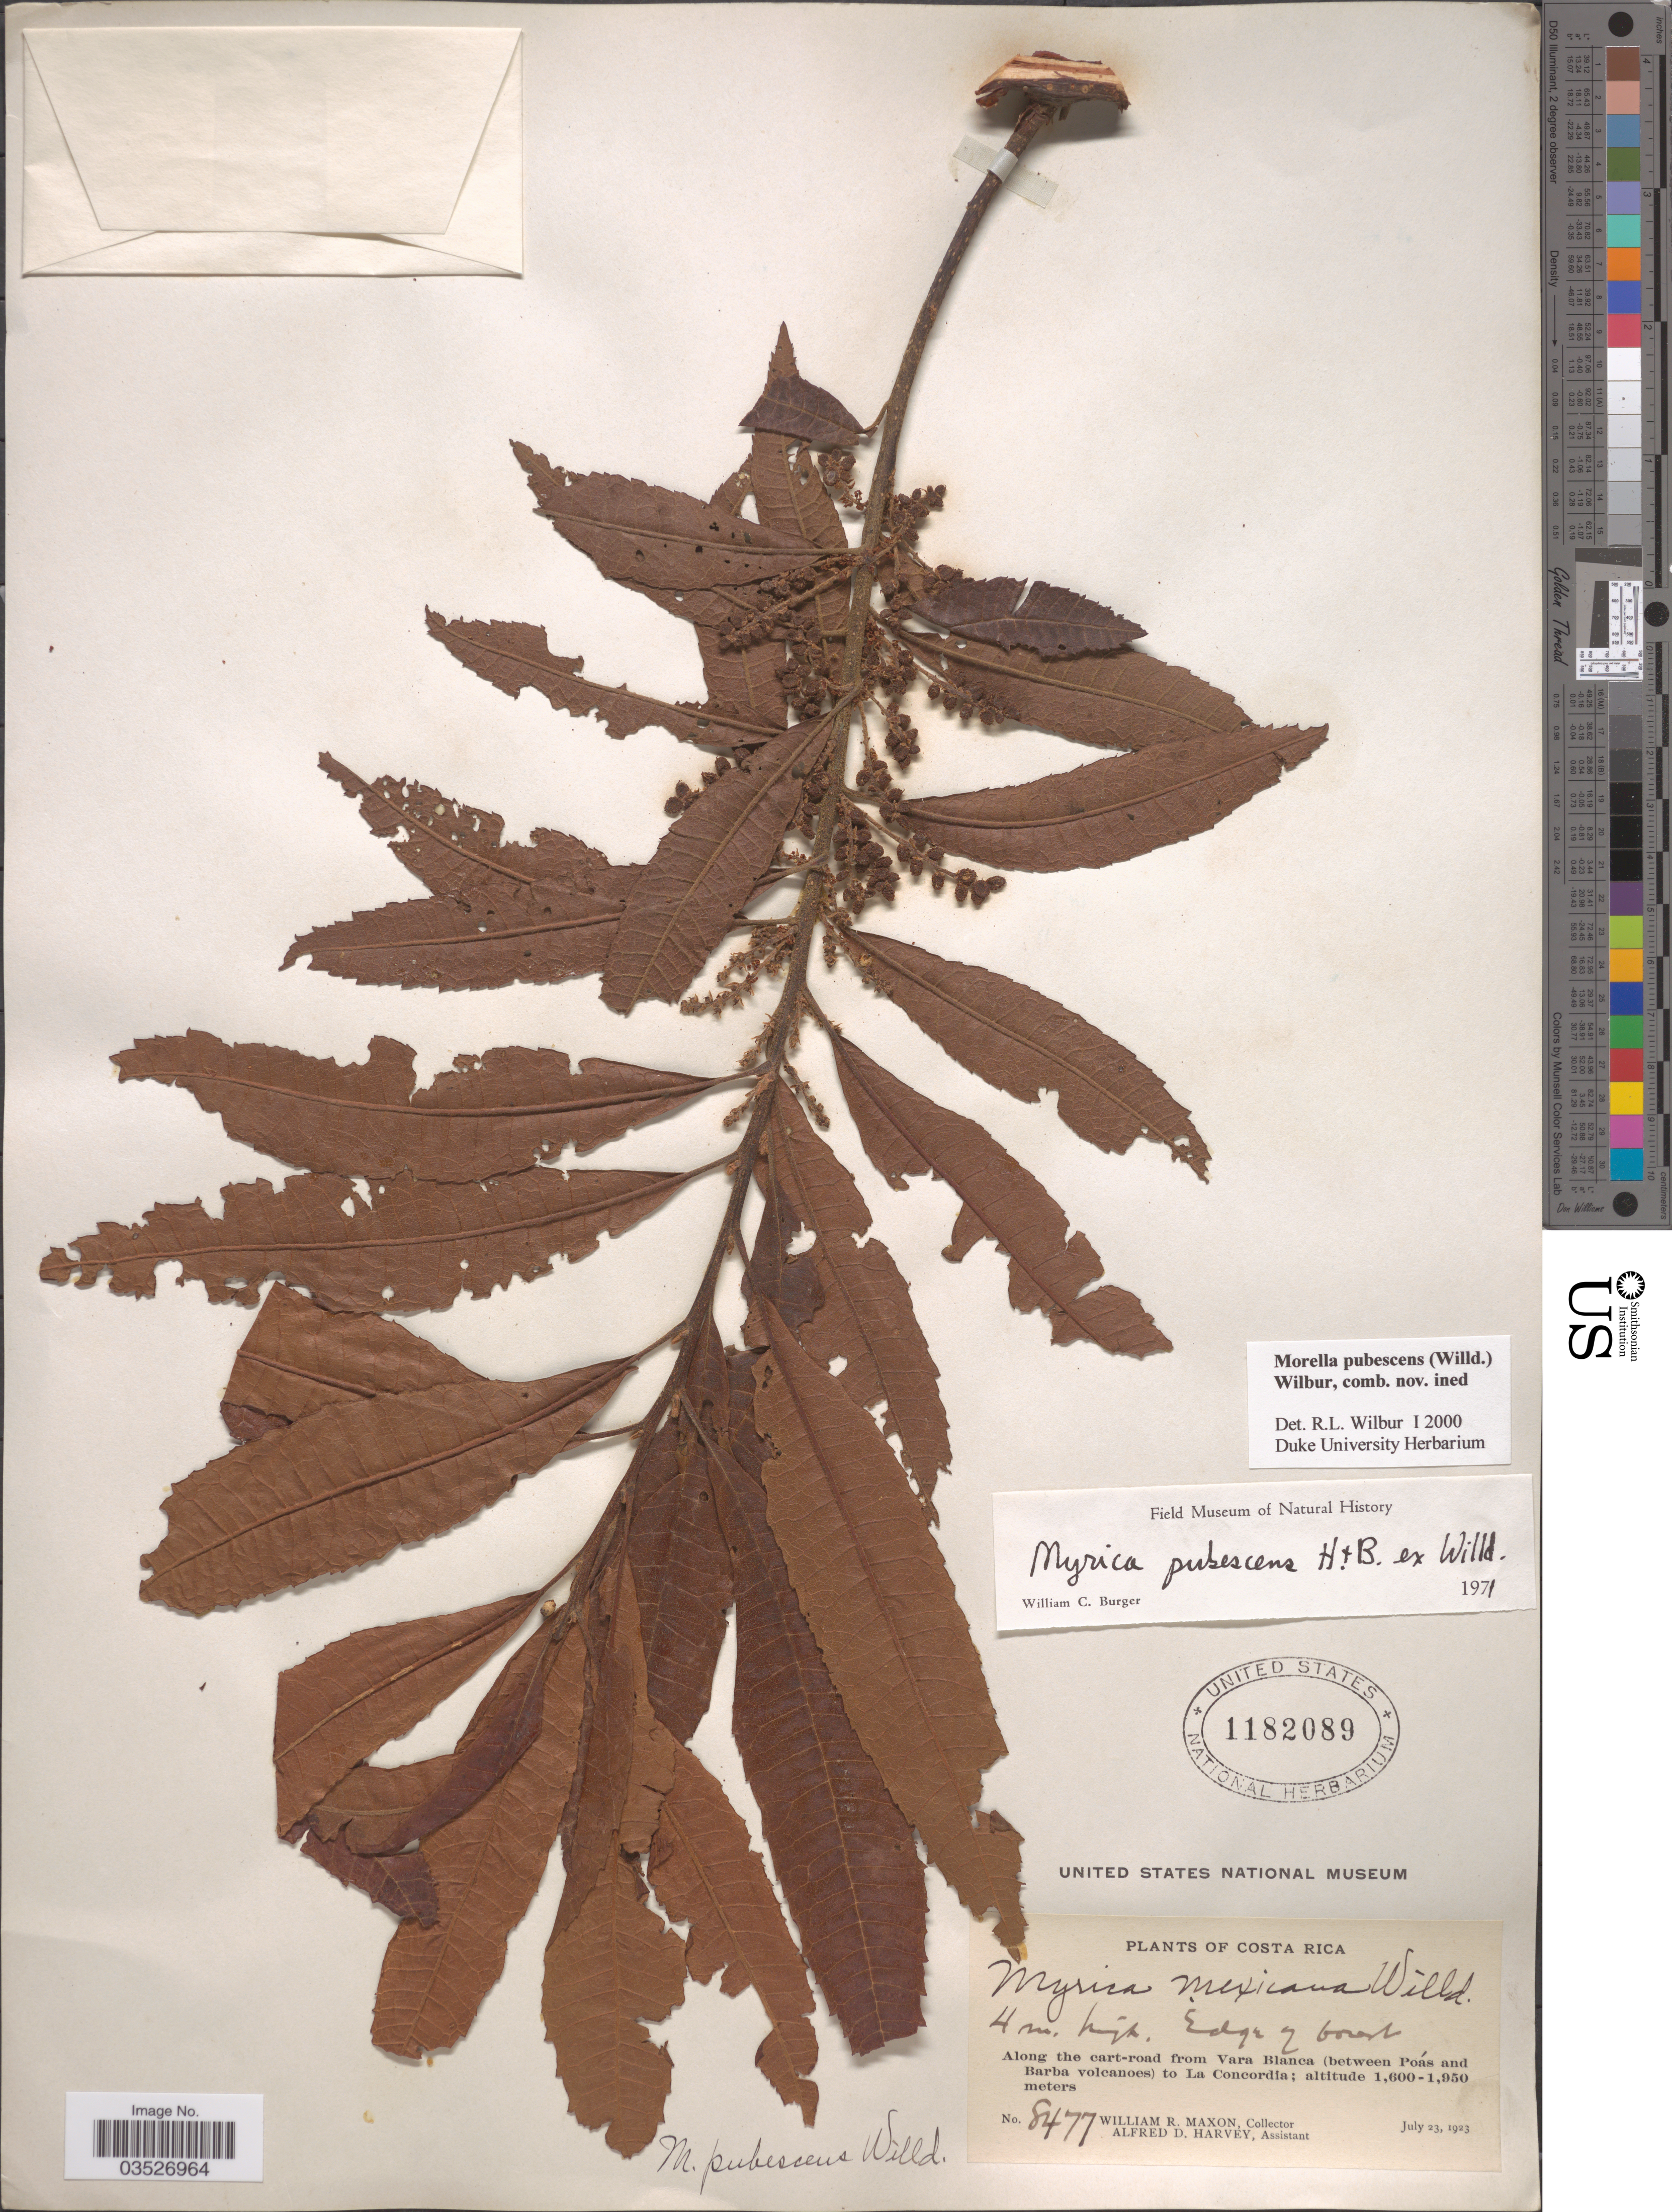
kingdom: Plantae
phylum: Tracheophyta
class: Magnoliopsida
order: Fagales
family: Myricaceae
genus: Morella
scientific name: Morella pubescens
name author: (Humb. & Bonpl. ex Willd.) Wilbur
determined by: Wilbur, R. L.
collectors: W. R. Maxon & A. D. Harvey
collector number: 8477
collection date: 1923-07-23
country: Costa Rica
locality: Along the cart-road from Vara Blanca (between Poás and Barba volcanoes) to La Concordia.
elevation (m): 1600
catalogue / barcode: US 1182089